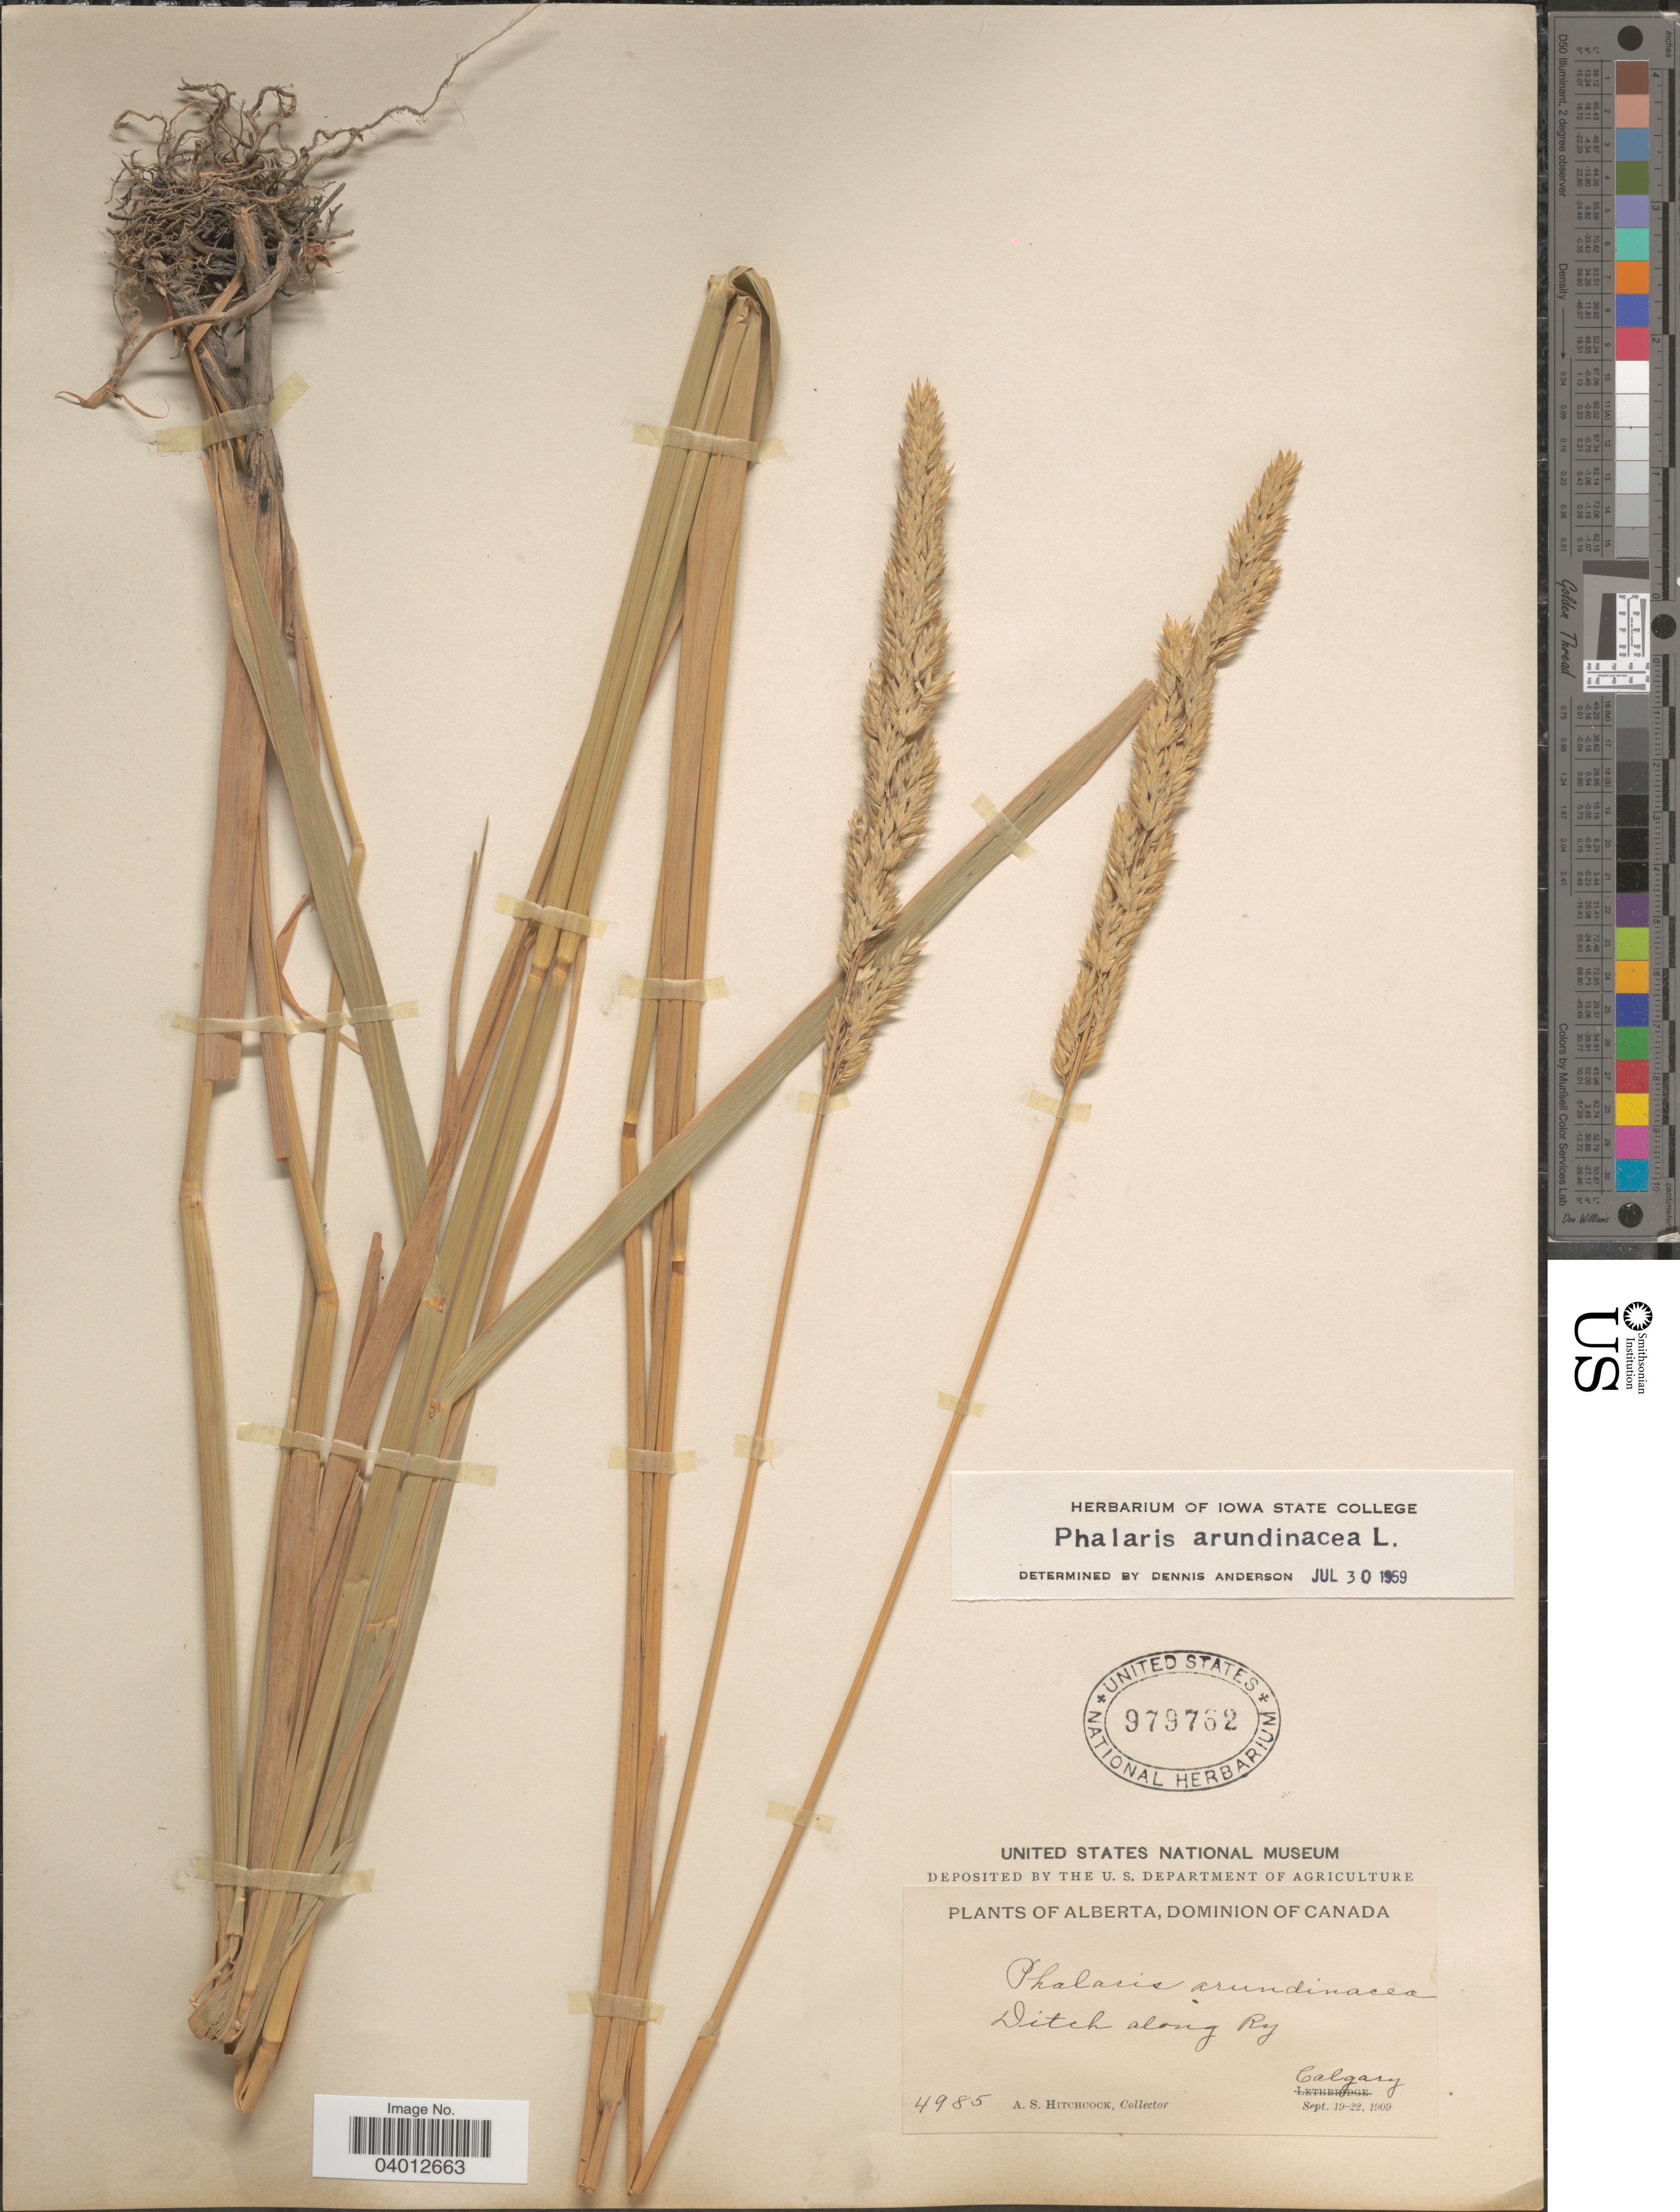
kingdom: Plantae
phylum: Tracheophyta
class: Liliopsida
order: Poales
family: Poaceae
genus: Phalaris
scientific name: Phalaris arundinacea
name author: L.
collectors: A. S. Hitchcock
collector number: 4985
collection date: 1909-09-19/1909-09-22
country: Canada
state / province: Alberta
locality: Dominion of Canada. Ditch along Ry. Calgary.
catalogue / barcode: US 979762